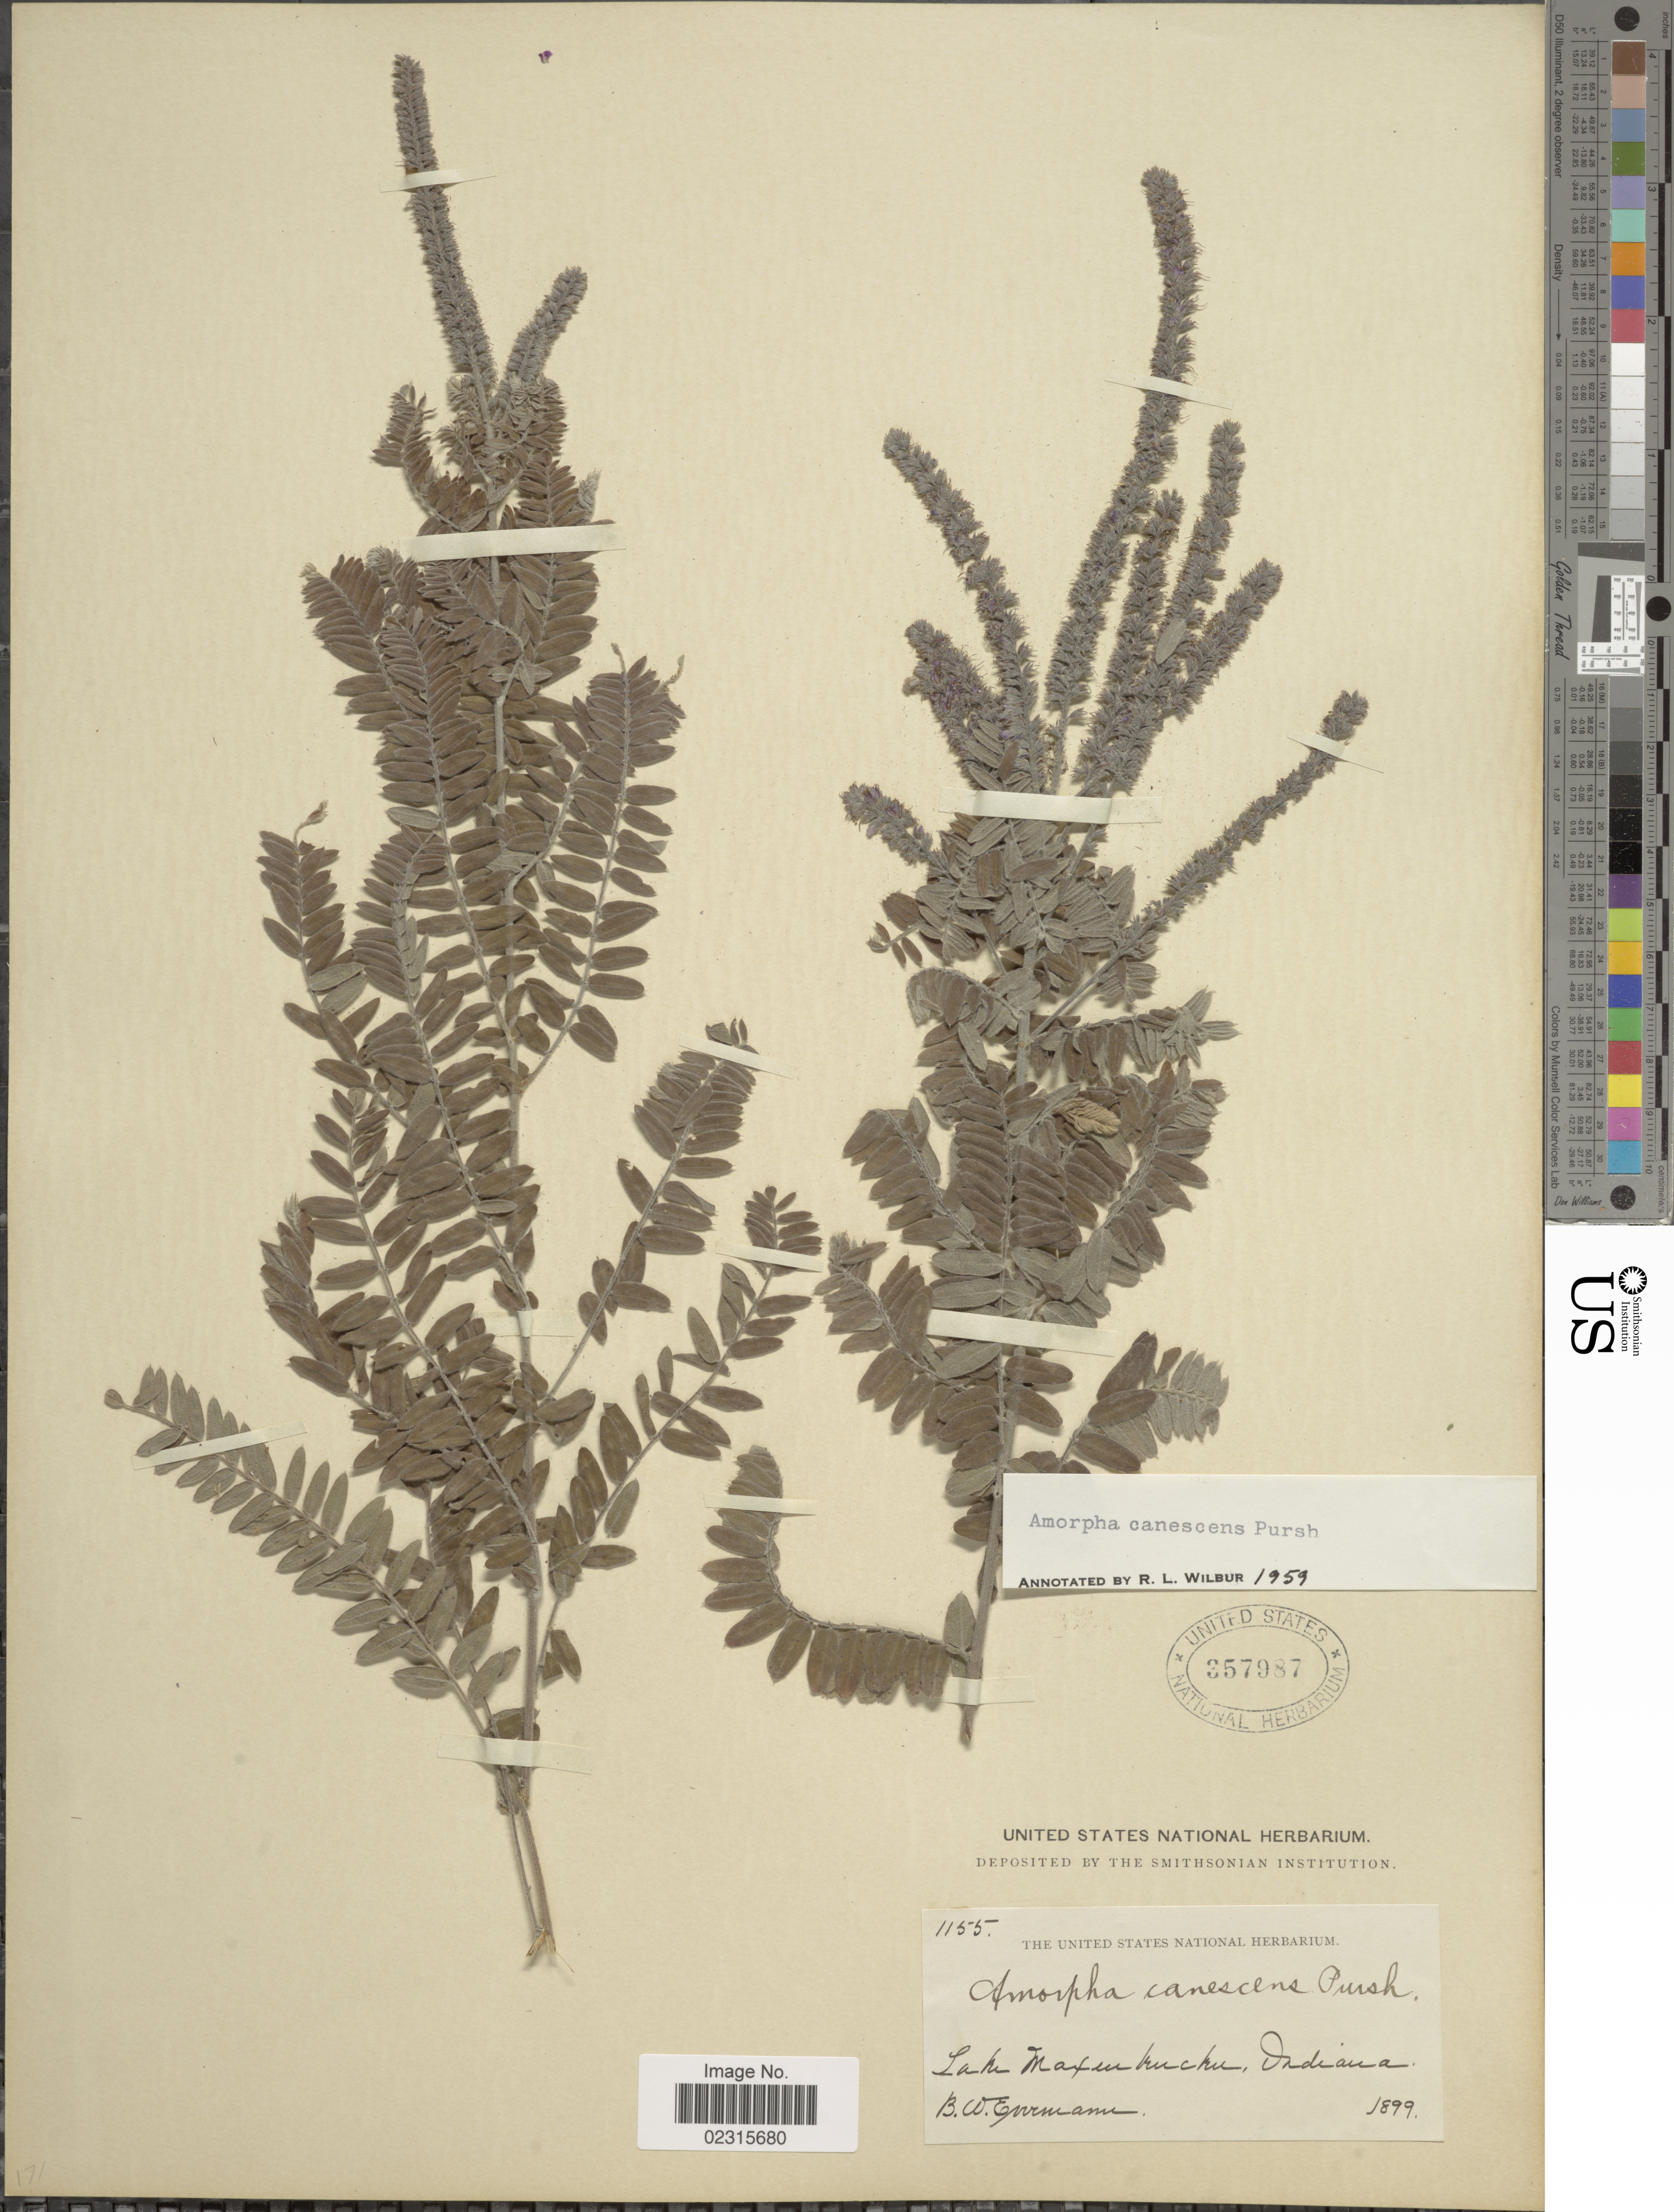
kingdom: Plantae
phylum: Tracheophyta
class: Magnoliopsida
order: Fabales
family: Fabaceae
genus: Amorpha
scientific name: Amorpha canescens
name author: Pursh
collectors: B. W. Evermann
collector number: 1155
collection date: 1899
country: United States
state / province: Indiana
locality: Lake Maxinkuckee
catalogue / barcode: US 357987